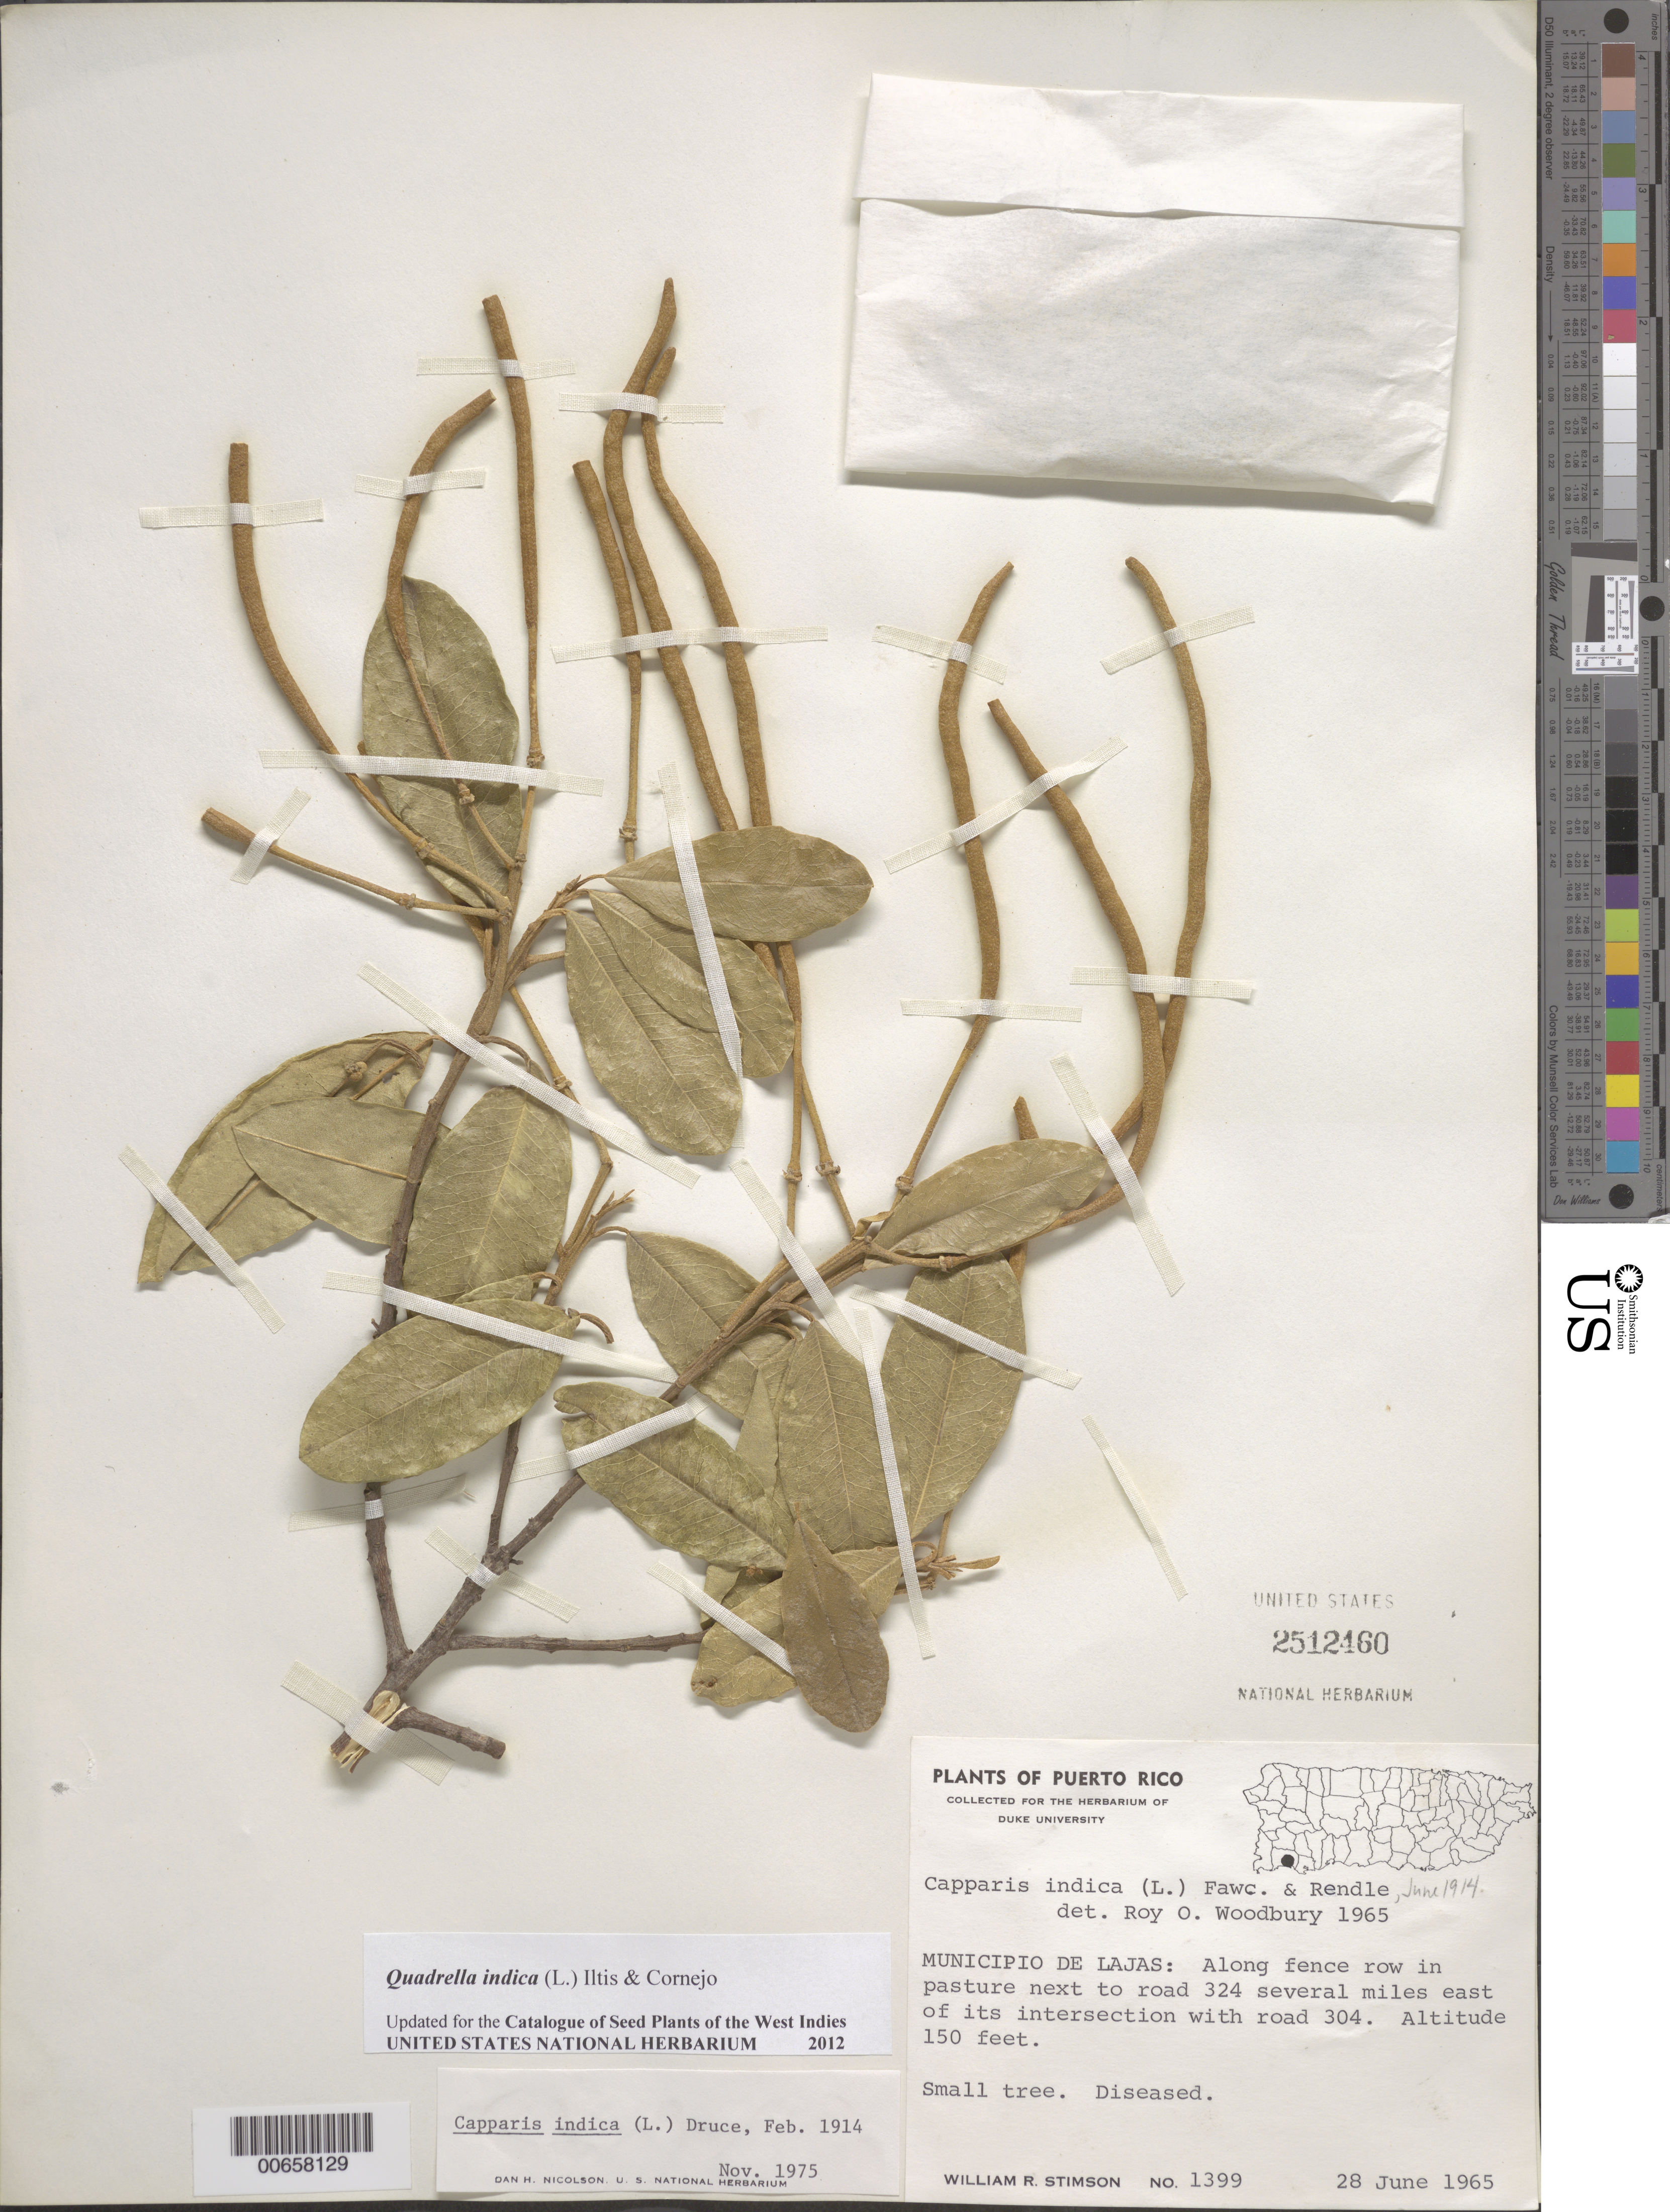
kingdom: Plantae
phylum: Tracheophyta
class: Magnoliopsida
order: Brassicales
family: Capparaceae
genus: Capparis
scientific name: Capparis indica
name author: (L.) Fawc. & Rendle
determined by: Nicolson, Dan H.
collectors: W. R. Stimson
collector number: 1399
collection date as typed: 28 Jun 1965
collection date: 1965-06-28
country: Puerto Rico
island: Greater Antilles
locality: Municipio de Lajas: Along fence row in pasture next to road 324 several mi E of its intersection w/road 304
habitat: In pasture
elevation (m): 46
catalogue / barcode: US 2512460